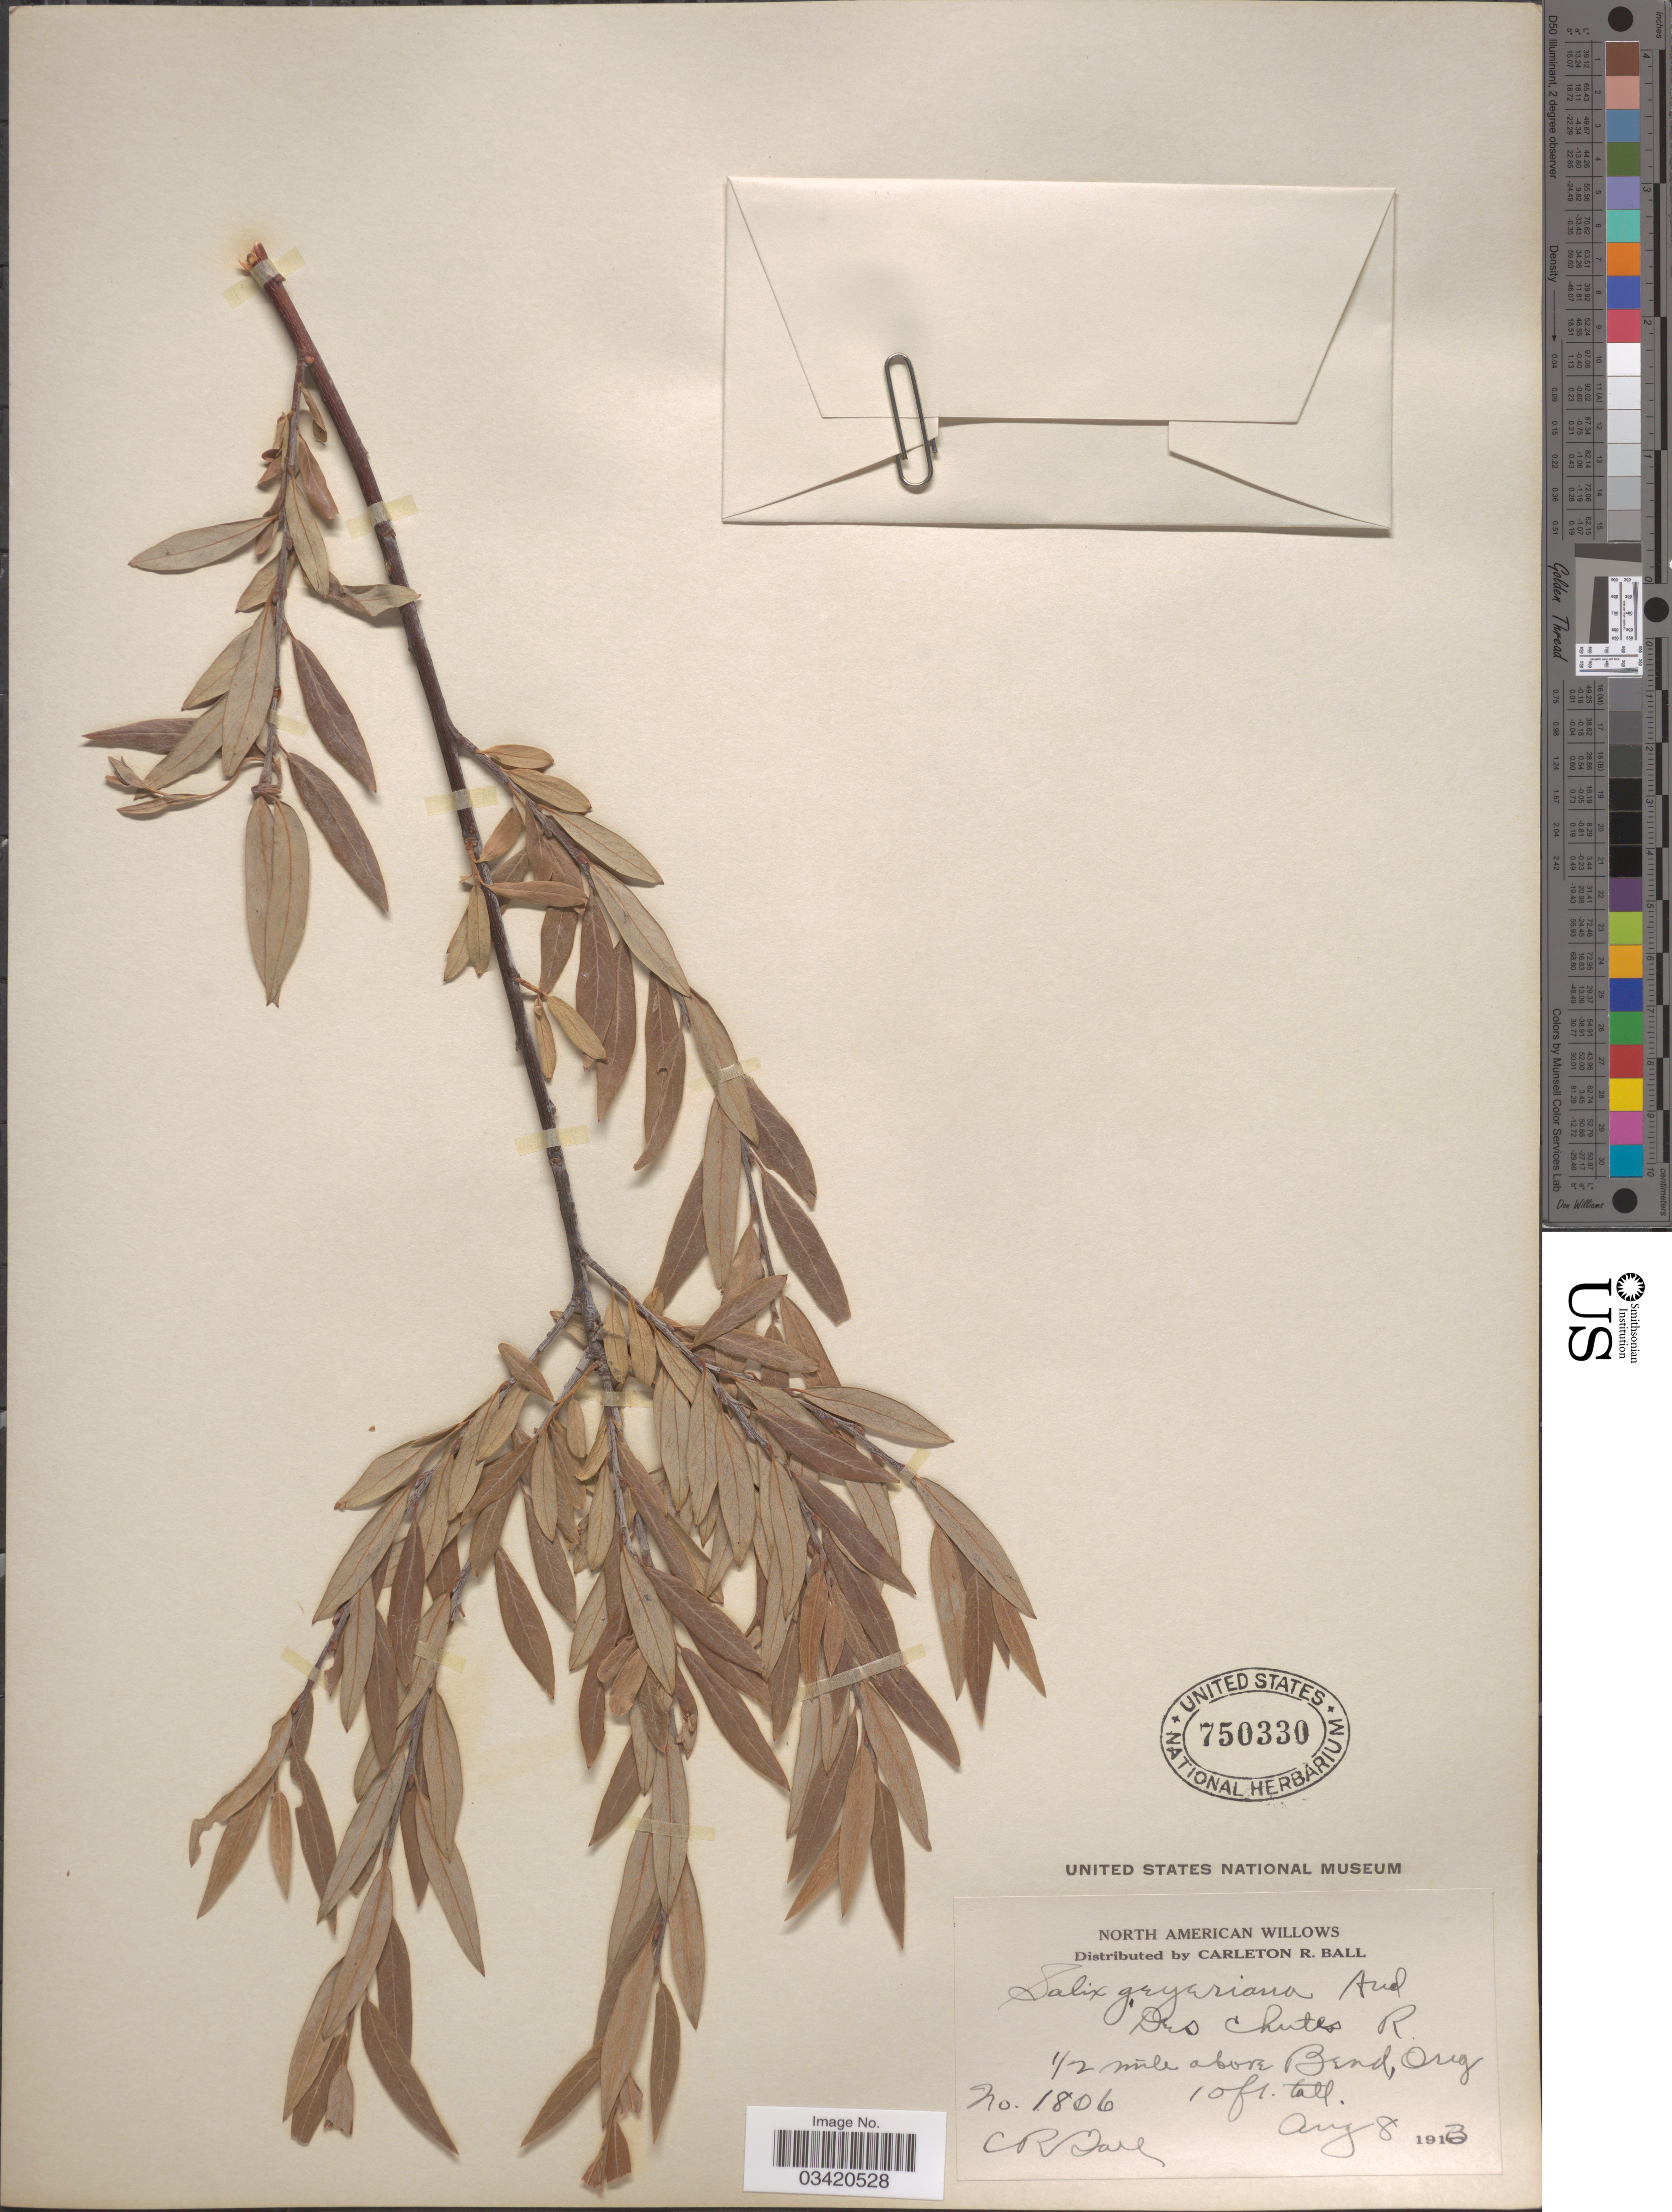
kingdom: Plantae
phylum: Tracheophyta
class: Magnoliopsida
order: Malpighiales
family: Salicaceae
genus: Salix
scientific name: Salix geyeriana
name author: Andersson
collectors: C. R. Ball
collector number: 1806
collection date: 1913-08-08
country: United States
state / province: Oregon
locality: Des Chutes R., ½ mile above Bend.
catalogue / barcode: US 750330